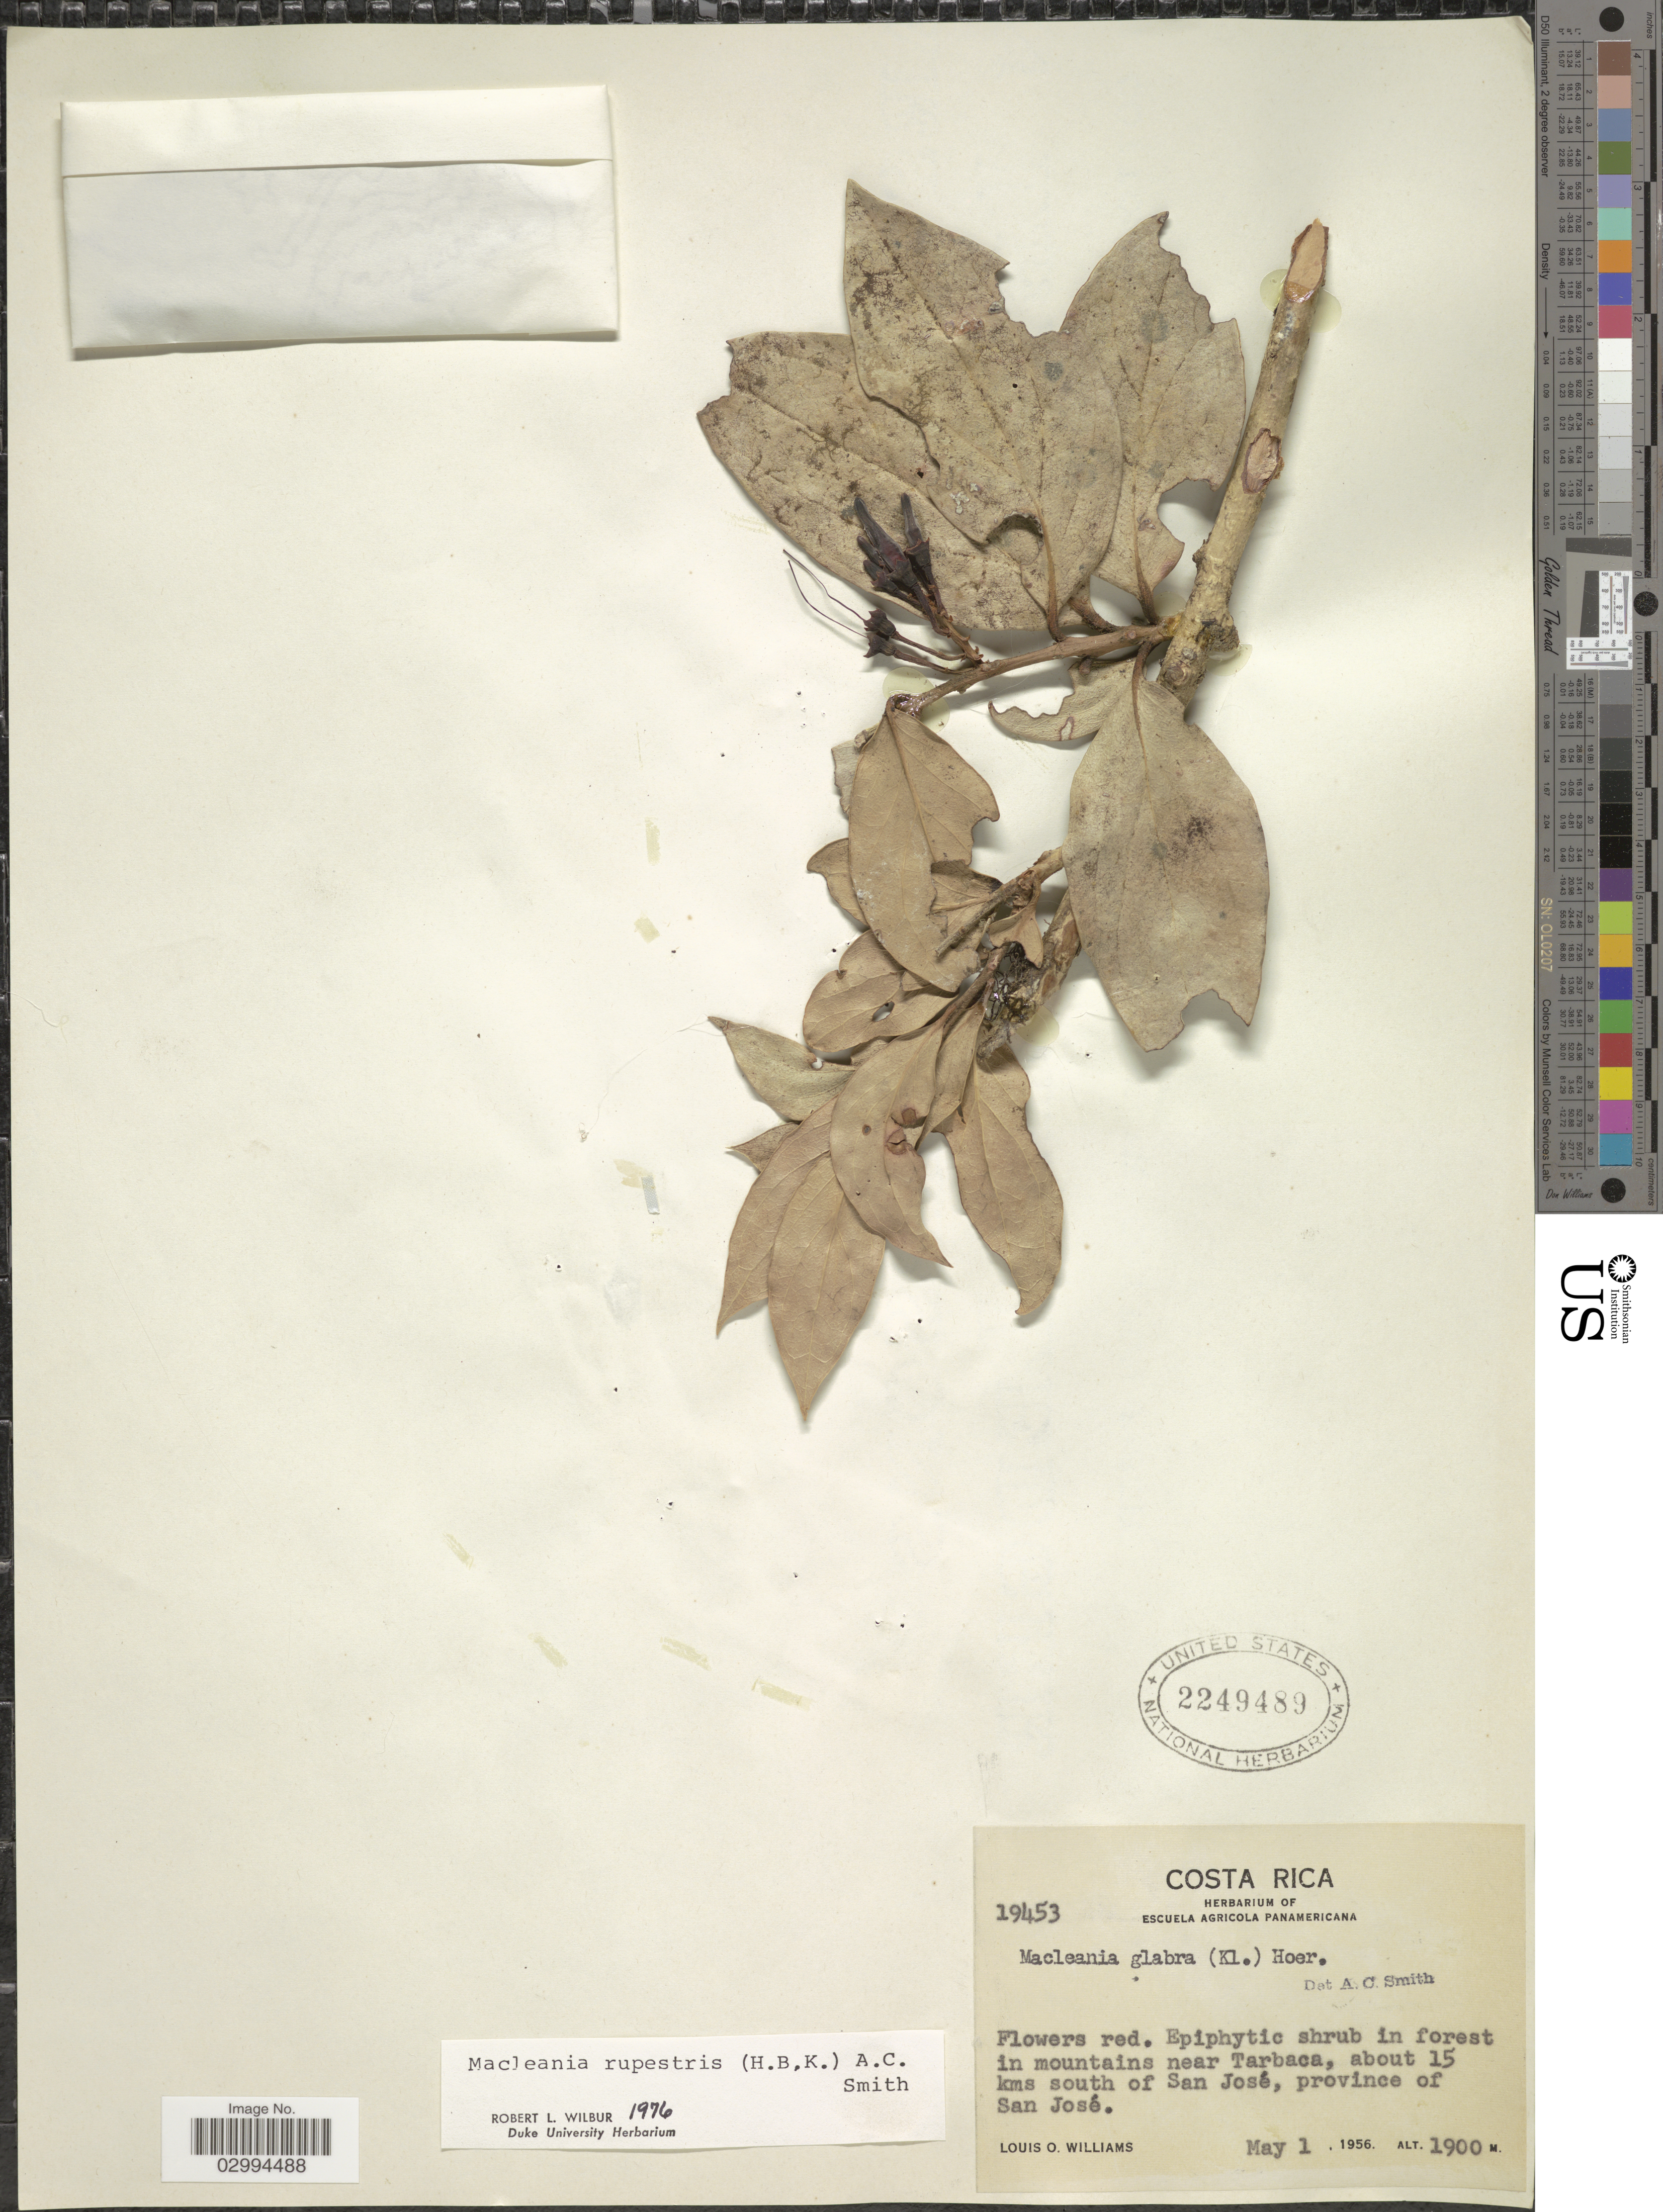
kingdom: Plantae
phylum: Tracheophyta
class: Magnoliopsida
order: Ericales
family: Ericaceae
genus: Macleania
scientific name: Macleania rupestris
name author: (Kunth) A.C. Sm.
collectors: L. O. Williams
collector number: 19453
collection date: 1956-05-01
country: Costa Rica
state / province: San José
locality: In mountains near Tarbaca, about 15 kms south of San José.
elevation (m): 1900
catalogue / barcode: US 2249489